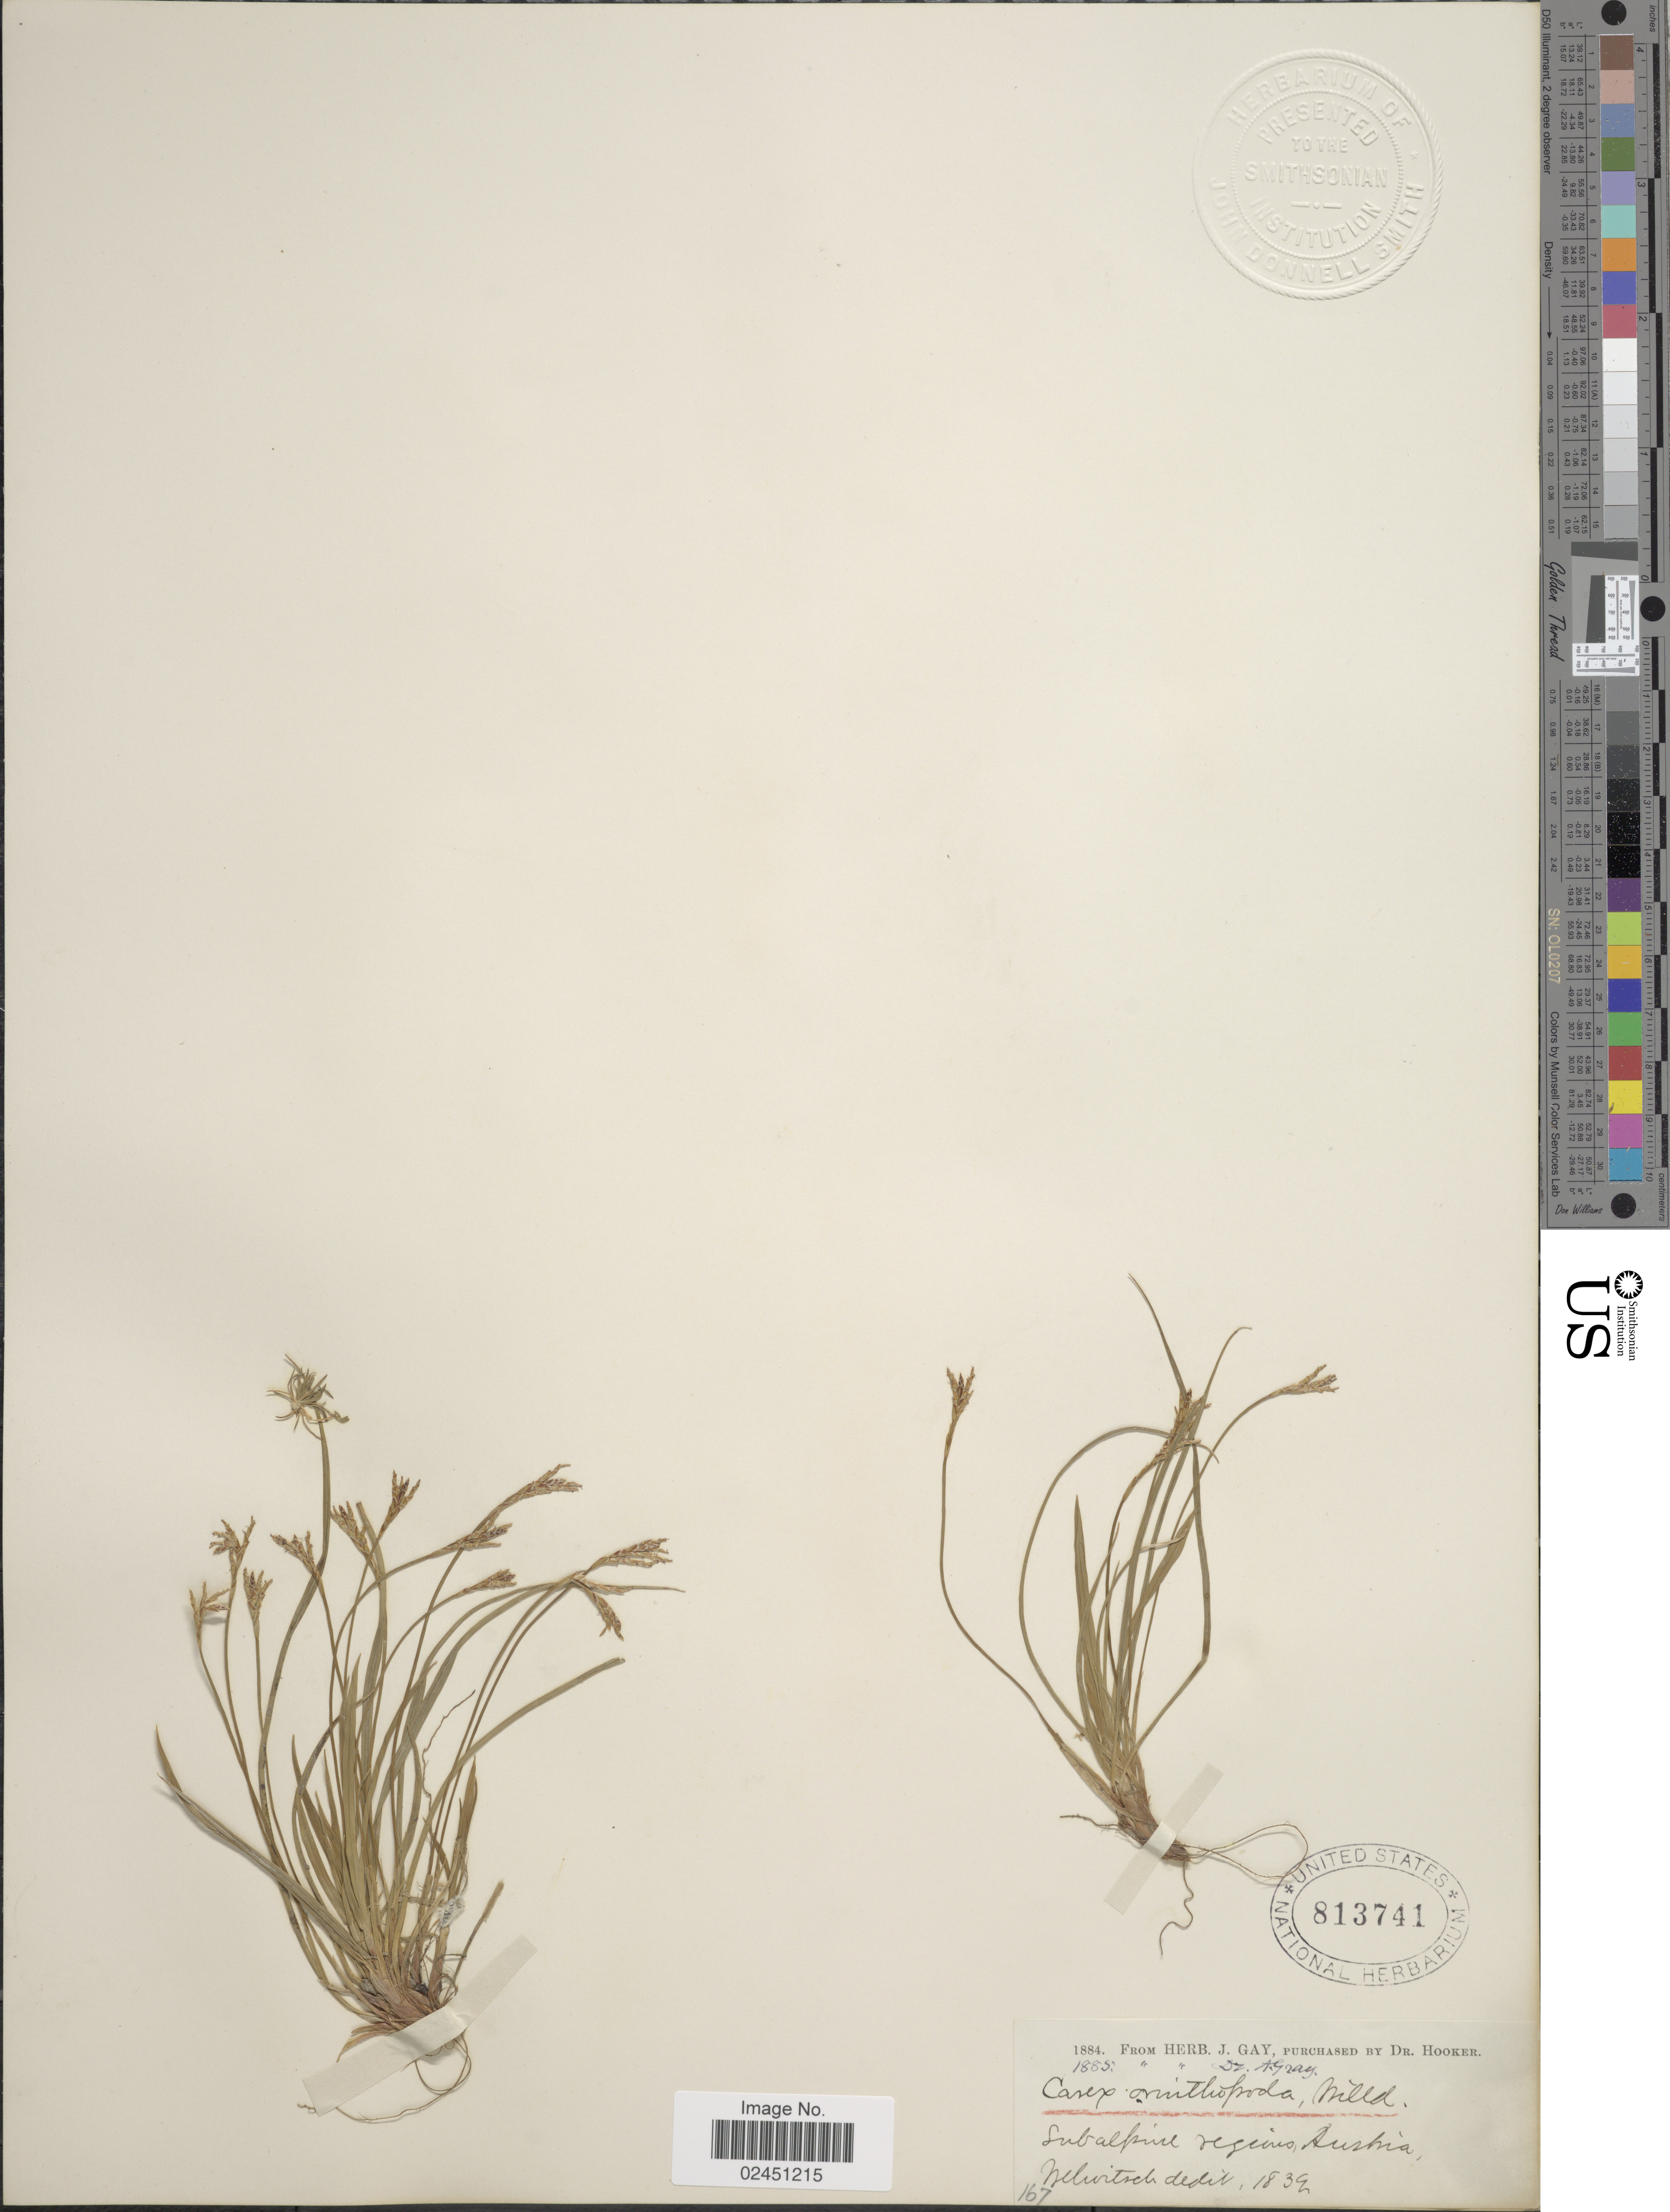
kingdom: Plantae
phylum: Tracheophyta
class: Liliopsida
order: Poales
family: Cyperaceae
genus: Carex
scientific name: Carex ornithopoda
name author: Willd.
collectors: -. Welwitsch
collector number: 167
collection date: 1839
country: Austria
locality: Subalpine regions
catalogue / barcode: US 813741